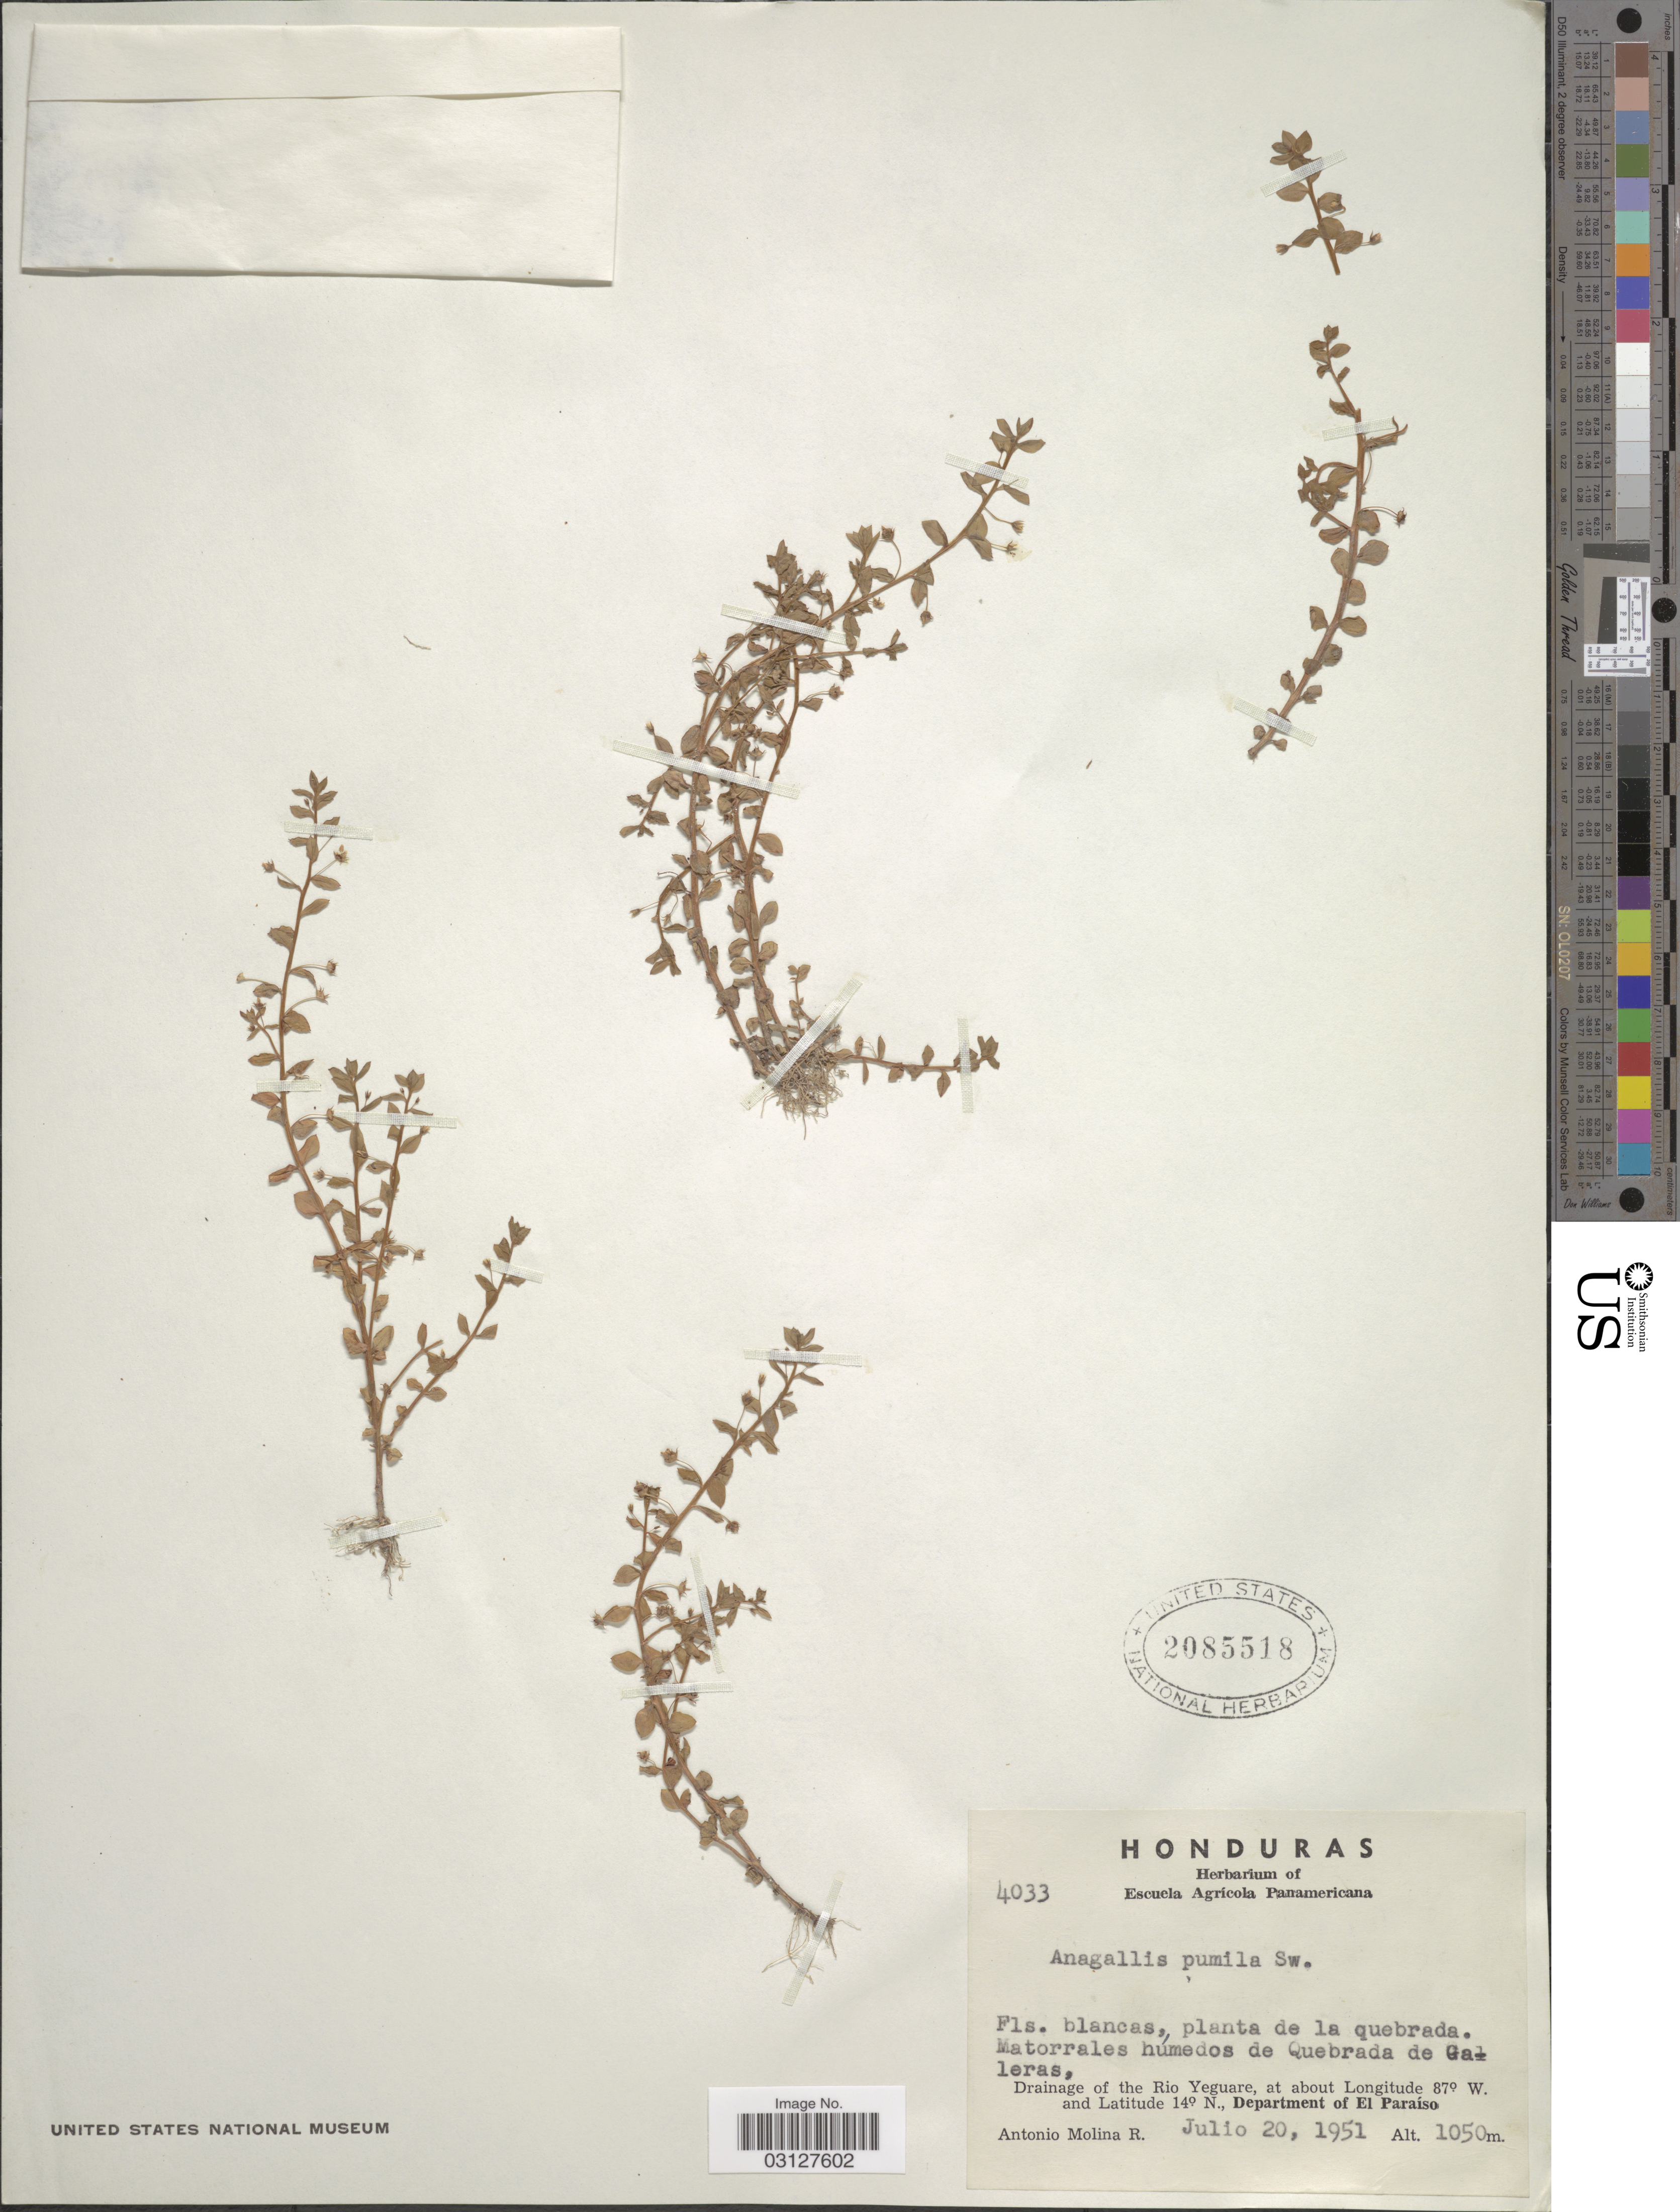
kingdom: Plantae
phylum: Tracheophyta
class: Magnoliopsida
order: Ericales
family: Primulaceae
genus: Anagallis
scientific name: Anagallis pumila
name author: Sw.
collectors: A. Molina R.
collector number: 4033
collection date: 1951-07-20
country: Honduras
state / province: El Paraíso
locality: Matorrales húmedos de Quebrada de Galeras, Drainage of the Rio Yeguare, Department of El Paraíso.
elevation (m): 1050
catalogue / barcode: US 2085518